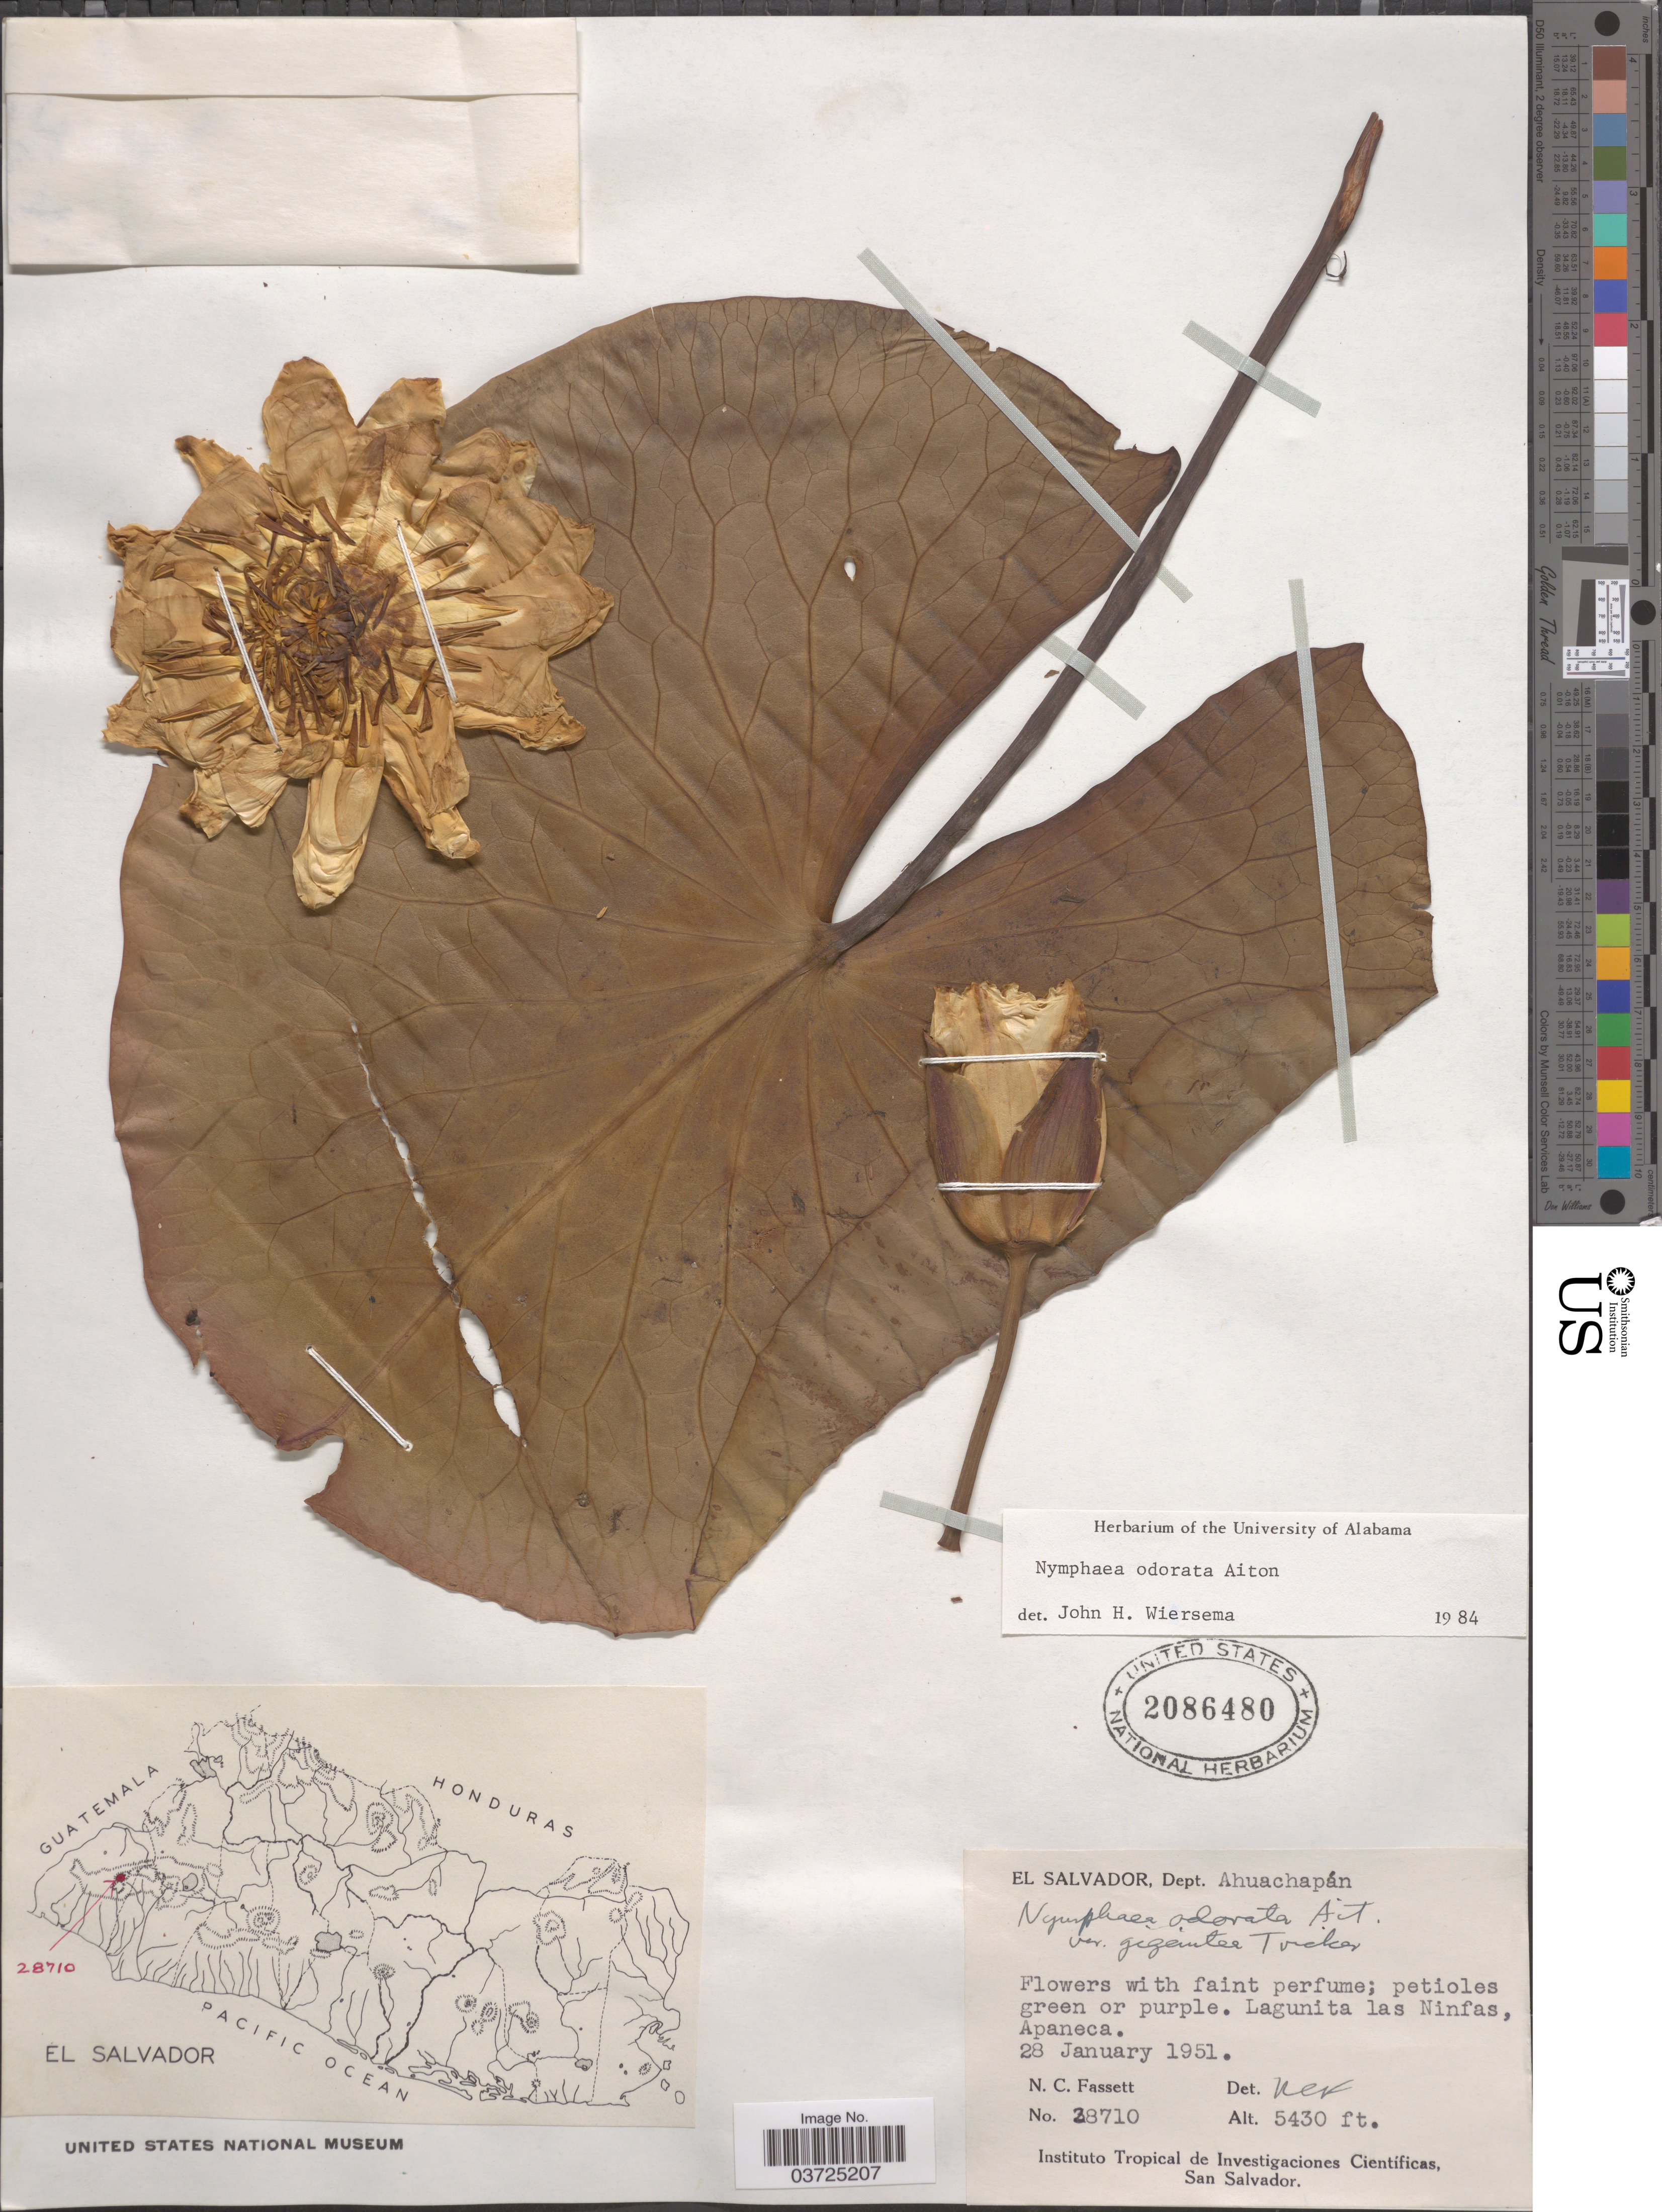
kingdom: Plantae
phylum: Tracheophyta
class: Magnoliopsida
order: Nymphaeales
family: Nymphaeaceae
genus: Nymphaea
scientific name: Nymphaea odorata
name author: Aiton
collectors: N. C. Fassett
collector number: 28710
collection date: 1951-01-28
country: El Salvador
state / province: Ahuachapan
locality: Dept. Ahuachapán. Lagunita las Ninfas, Apaneca.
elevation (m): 1655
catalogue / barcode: US 2086480